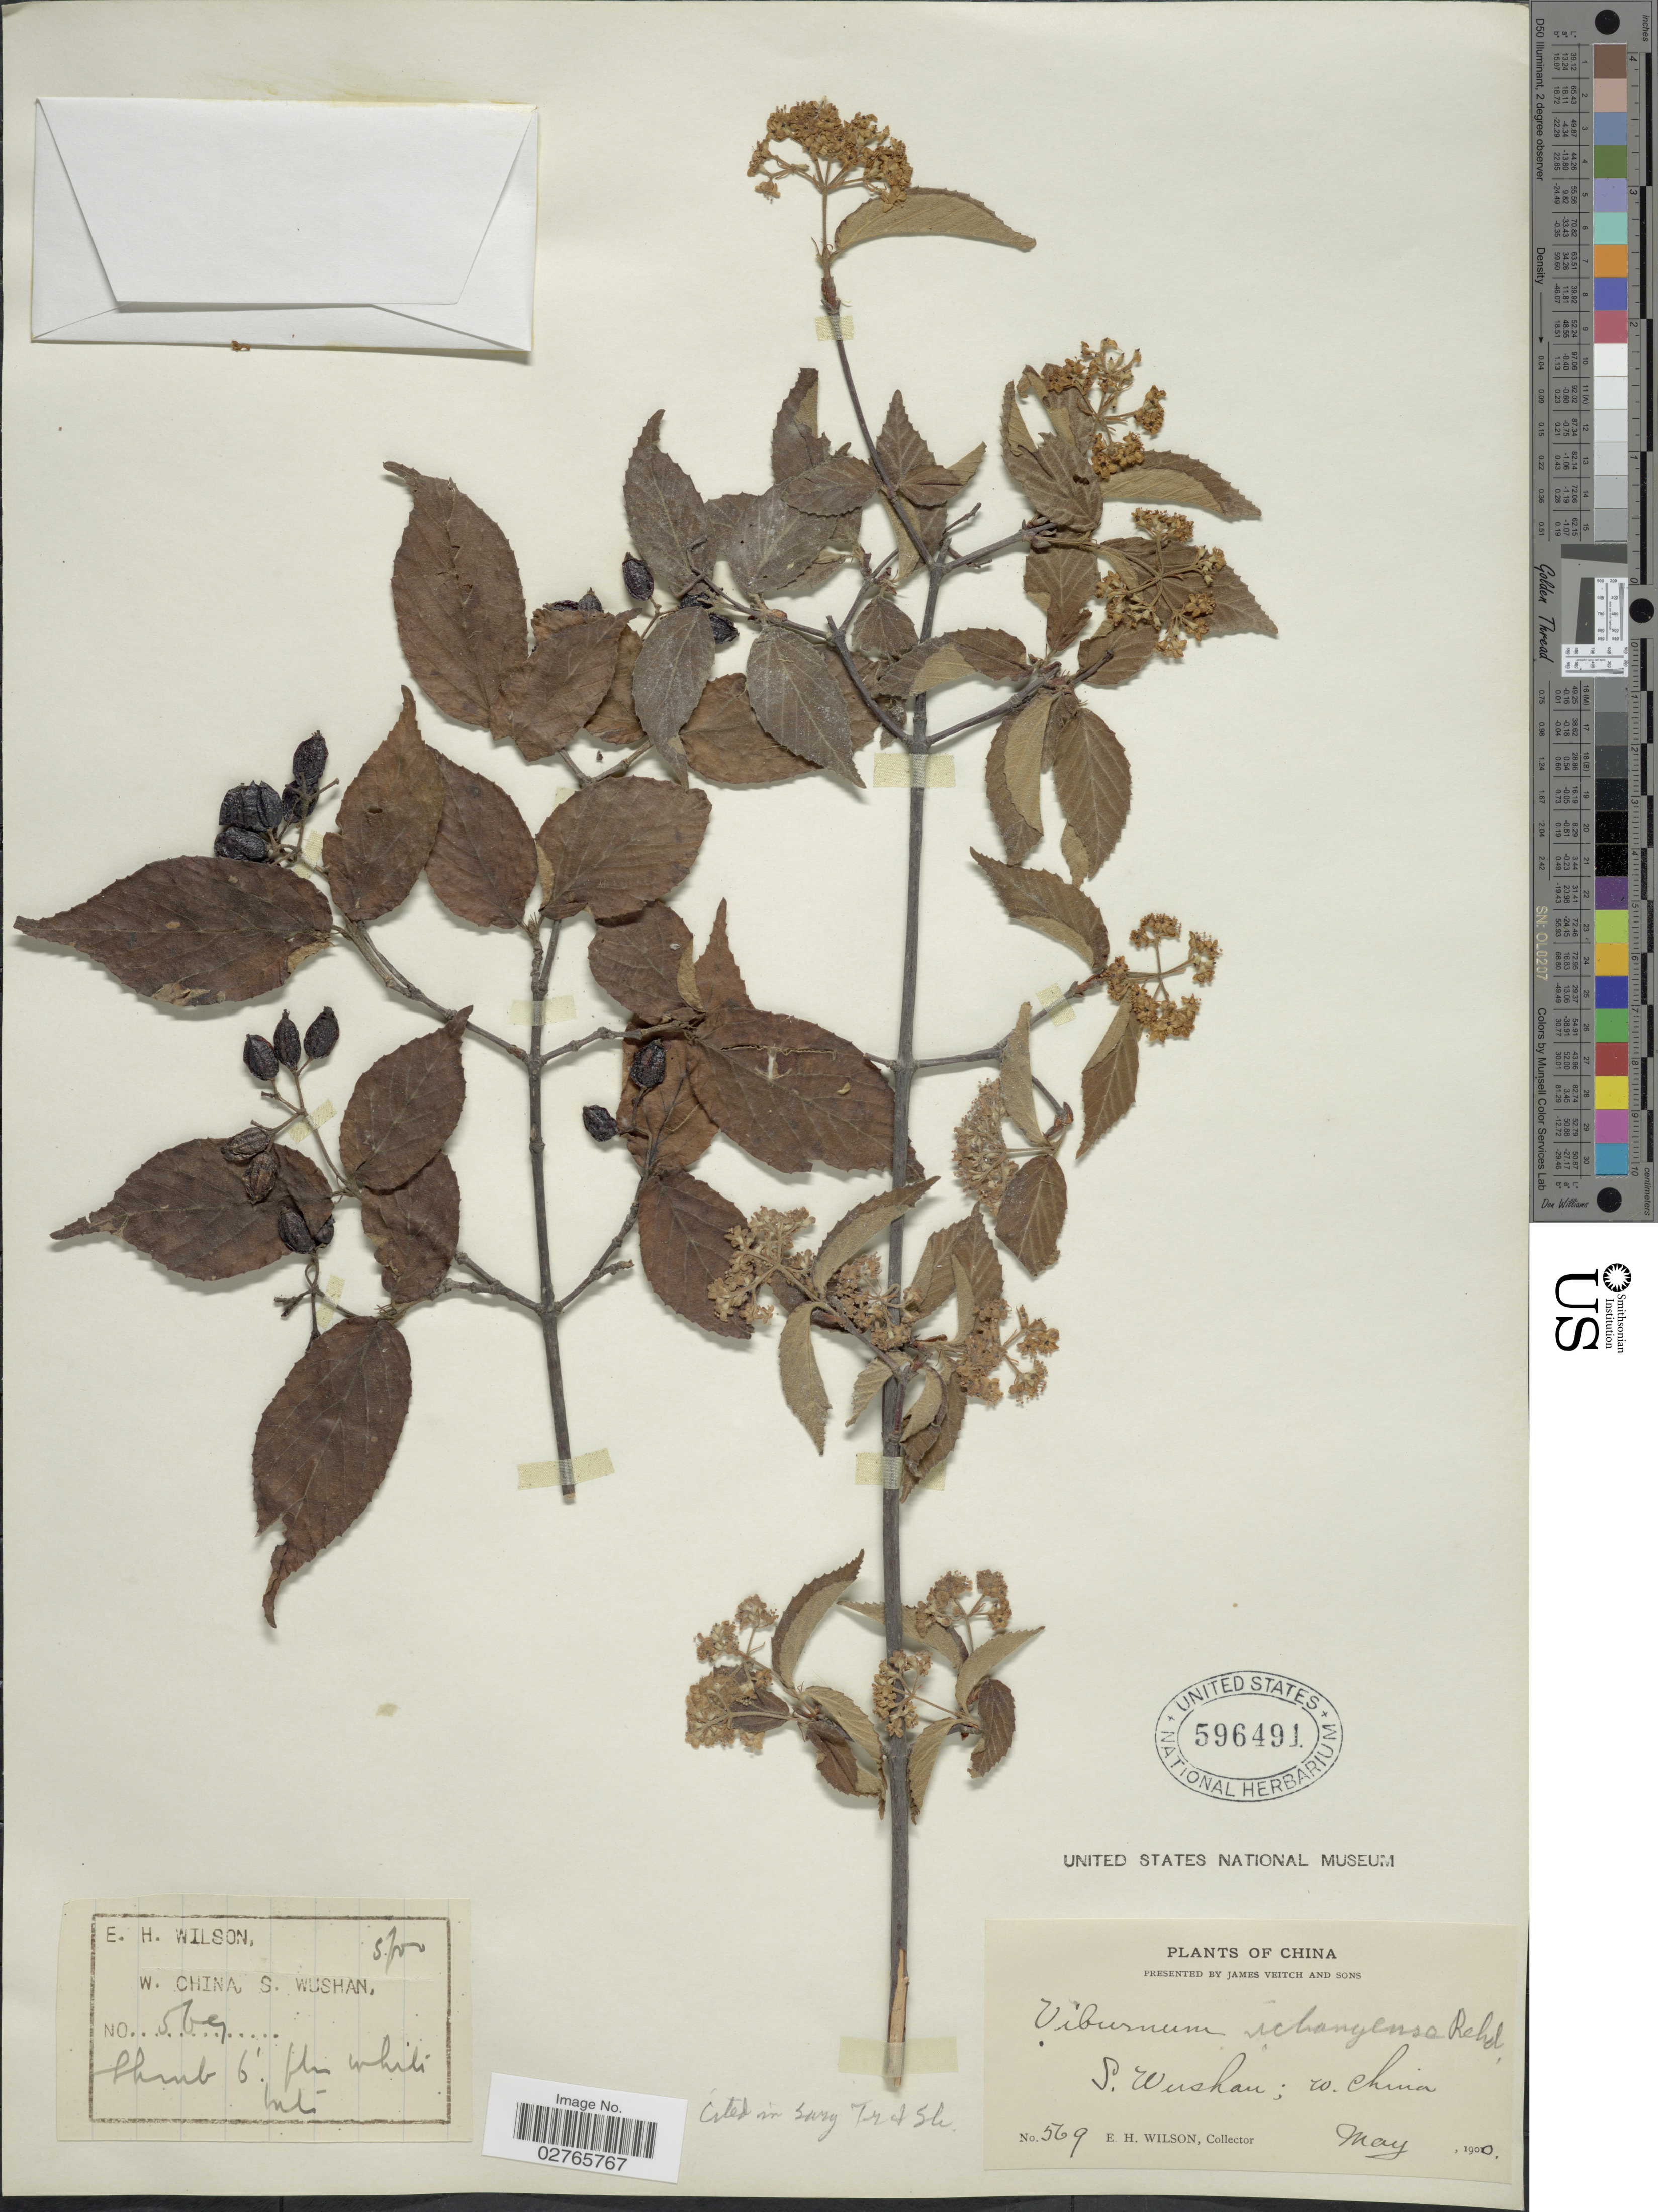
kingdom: Plantae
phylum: Tracheophyta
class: Magnoliopsida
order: Dipsacales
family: Viburnaceae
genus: Viburnum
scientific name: Viburnum erosum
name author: Thunb.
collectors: E. Wilson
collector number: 569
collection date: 1900-05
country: China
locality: W. China, S. Wushan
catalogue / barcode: US 596491